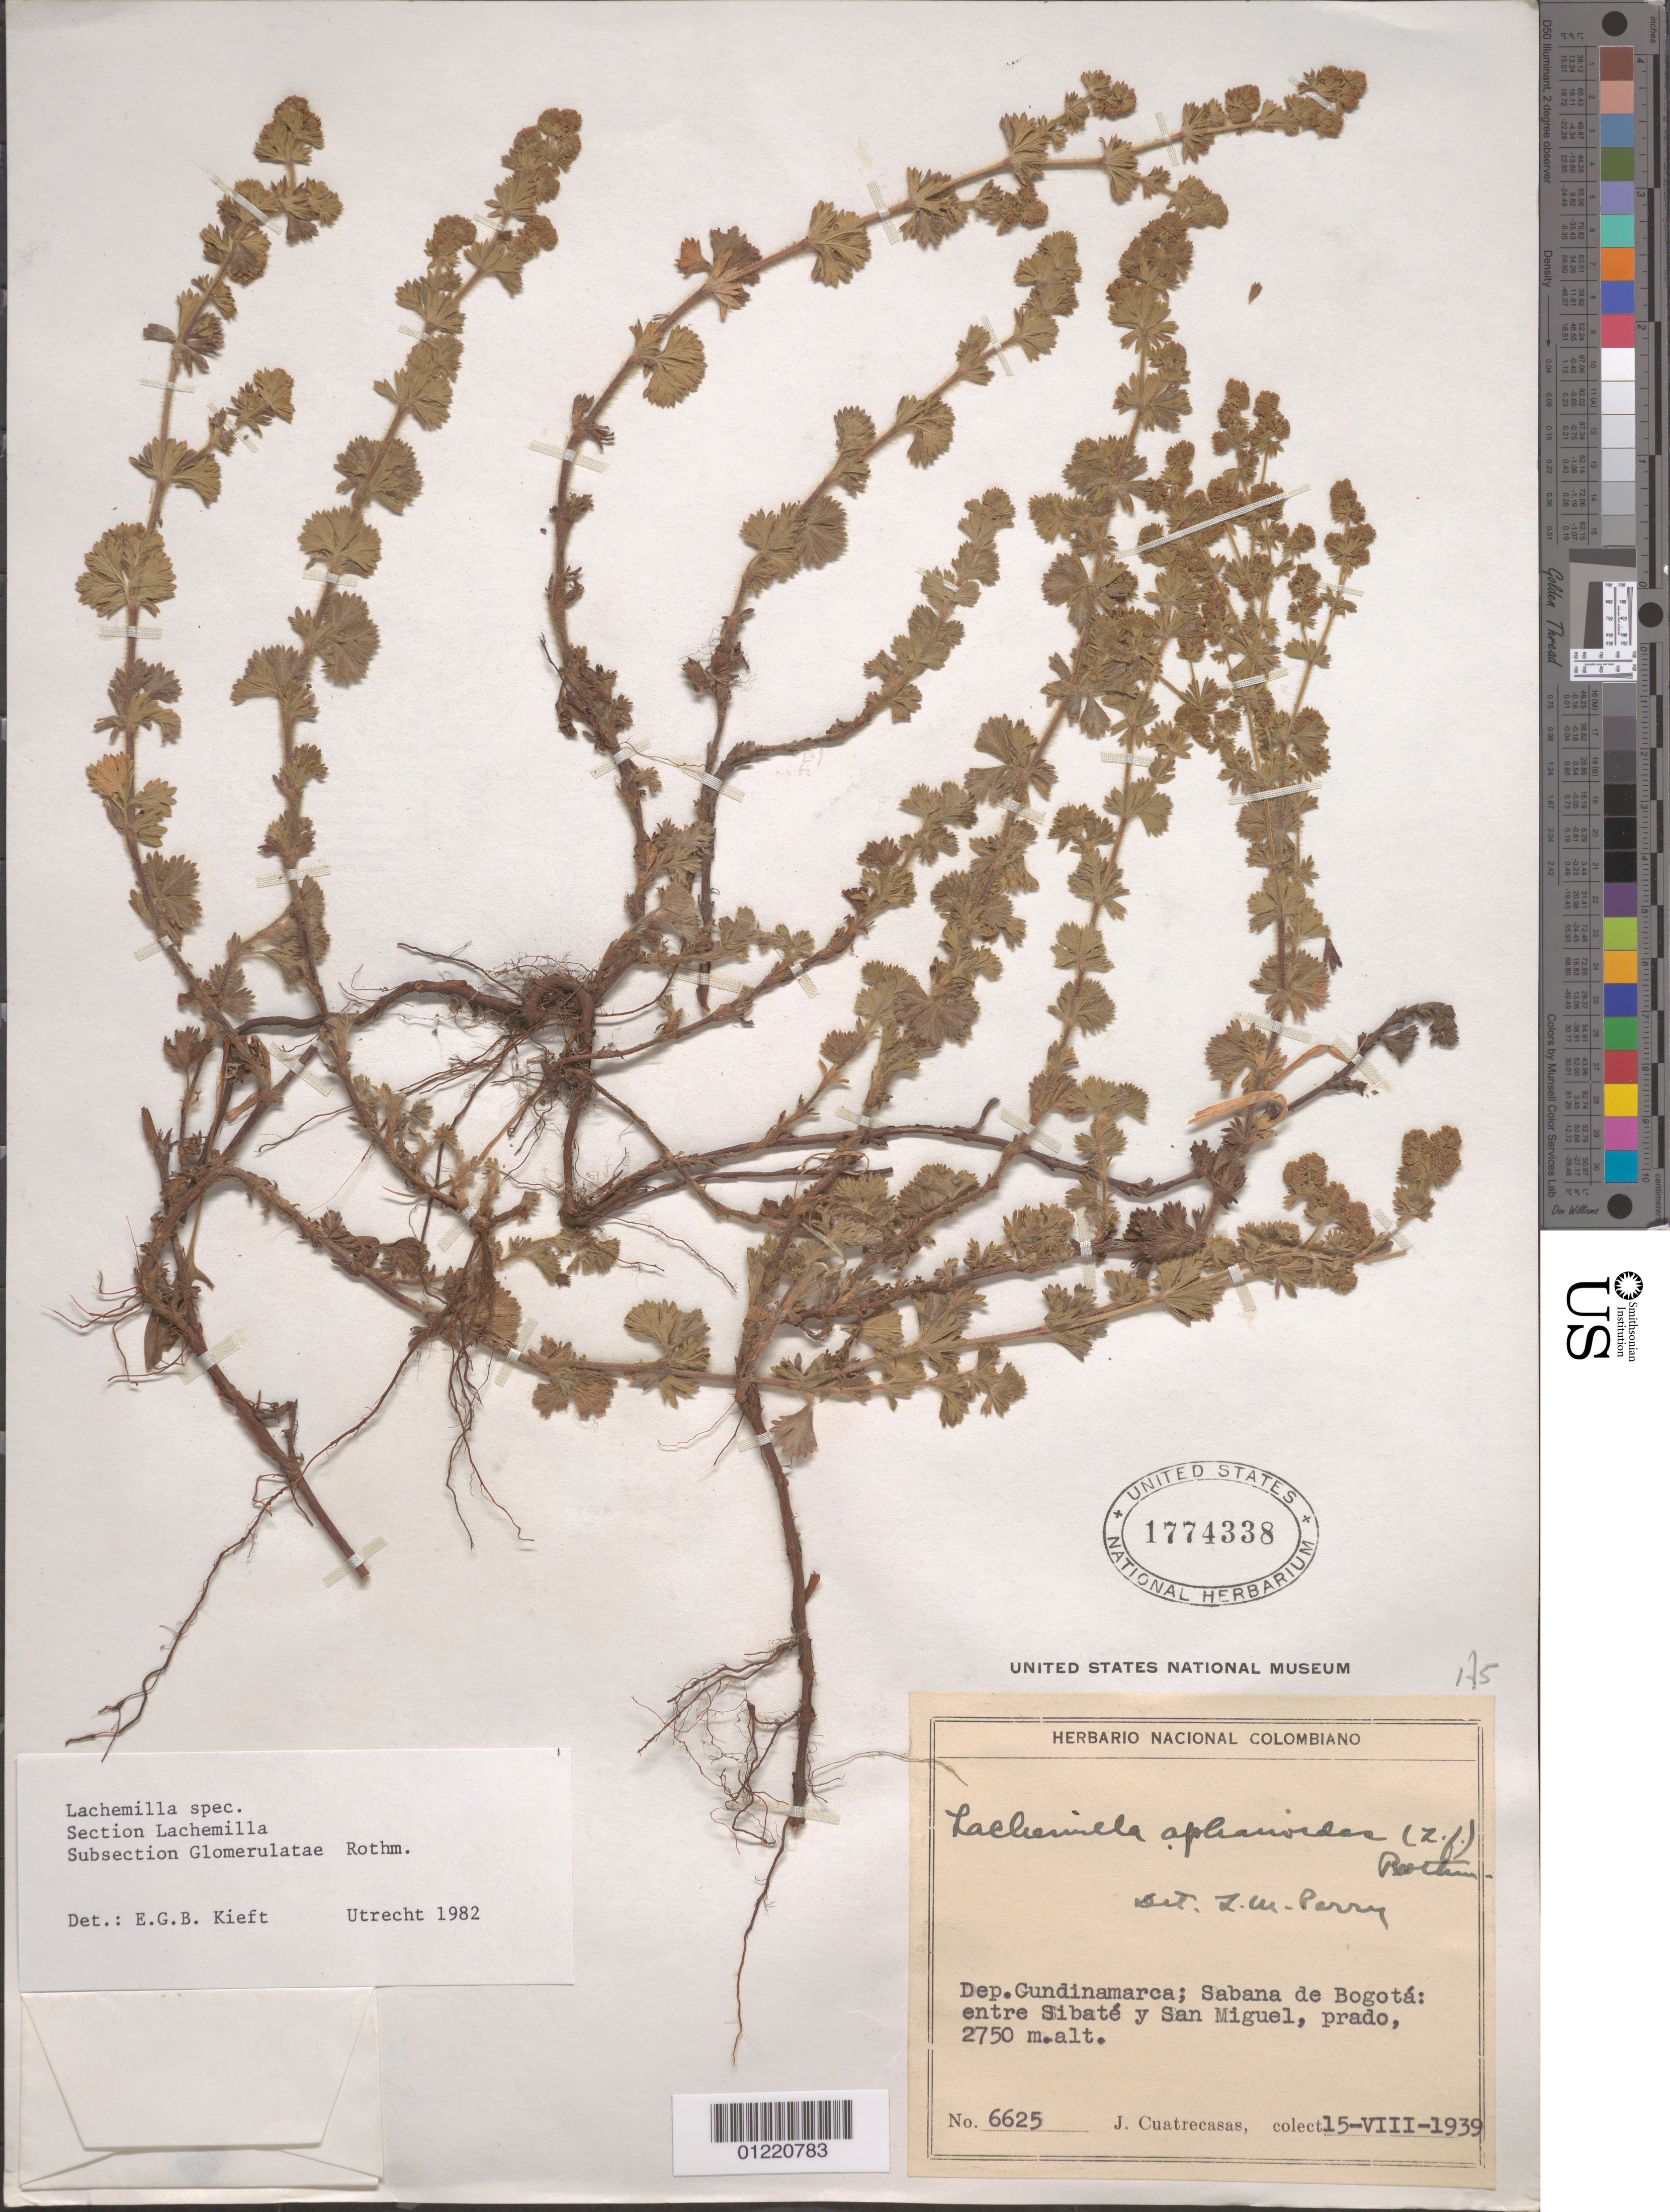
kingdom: Plantae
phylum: Tracheophyta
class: Magnoliopsida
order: Rosales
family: Rosaceae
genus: Lachemilla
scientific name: Lachemilla sp.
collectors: J. Cuatrecasas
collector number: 6625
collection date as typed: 15 Aug 1939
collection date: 1939-08-15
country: Colombia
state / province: Cundinamarca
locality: Dep. Cundinamarca: Sabana de Bogotá: entre Sibaté y San Miguel, prado.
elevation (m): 2750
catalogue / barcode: US 1774338